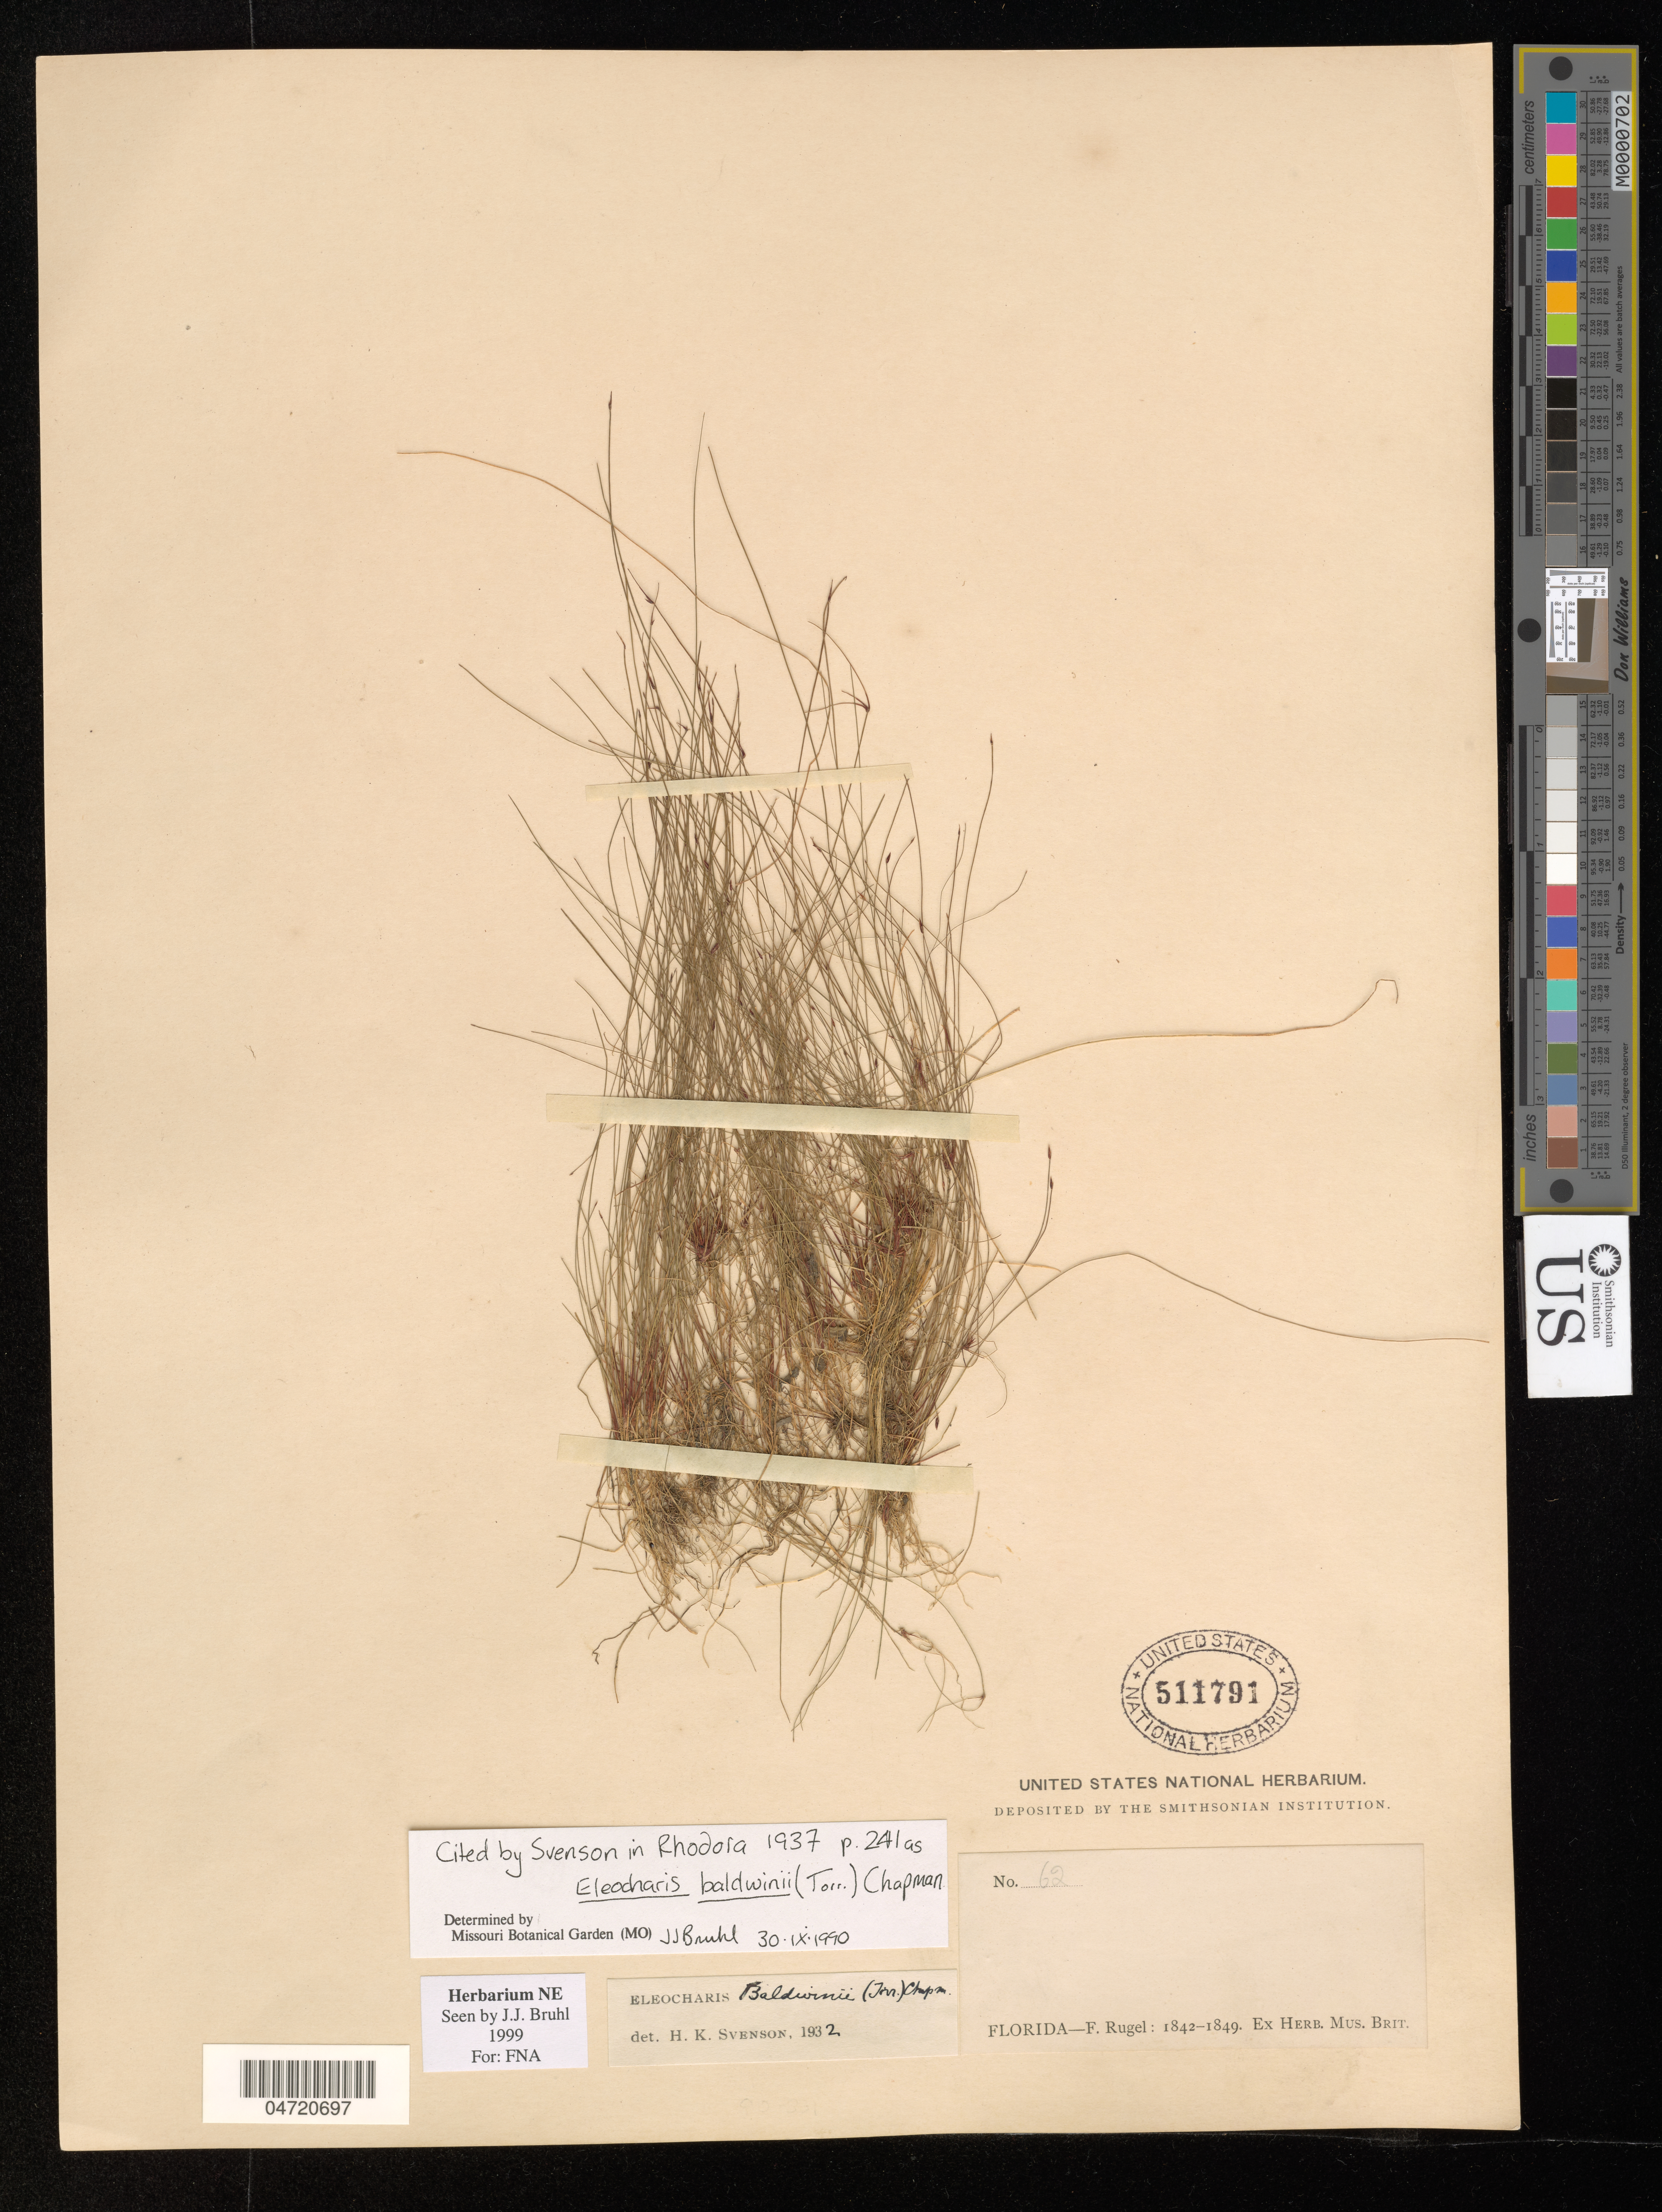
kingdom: Plantae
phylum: Tracheophyta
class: Liliopsida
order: Poales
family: Cyperaceae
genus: Eleocharis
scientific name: Eleocharis baldwinii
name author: (Torr.) Chapm.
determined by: Bruhl, J. J., (NE), University of New England (AUSTRALIA)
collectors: F. Rugel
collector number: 62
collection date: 1842/1843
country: United States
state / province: Florida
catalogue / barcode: US 511791